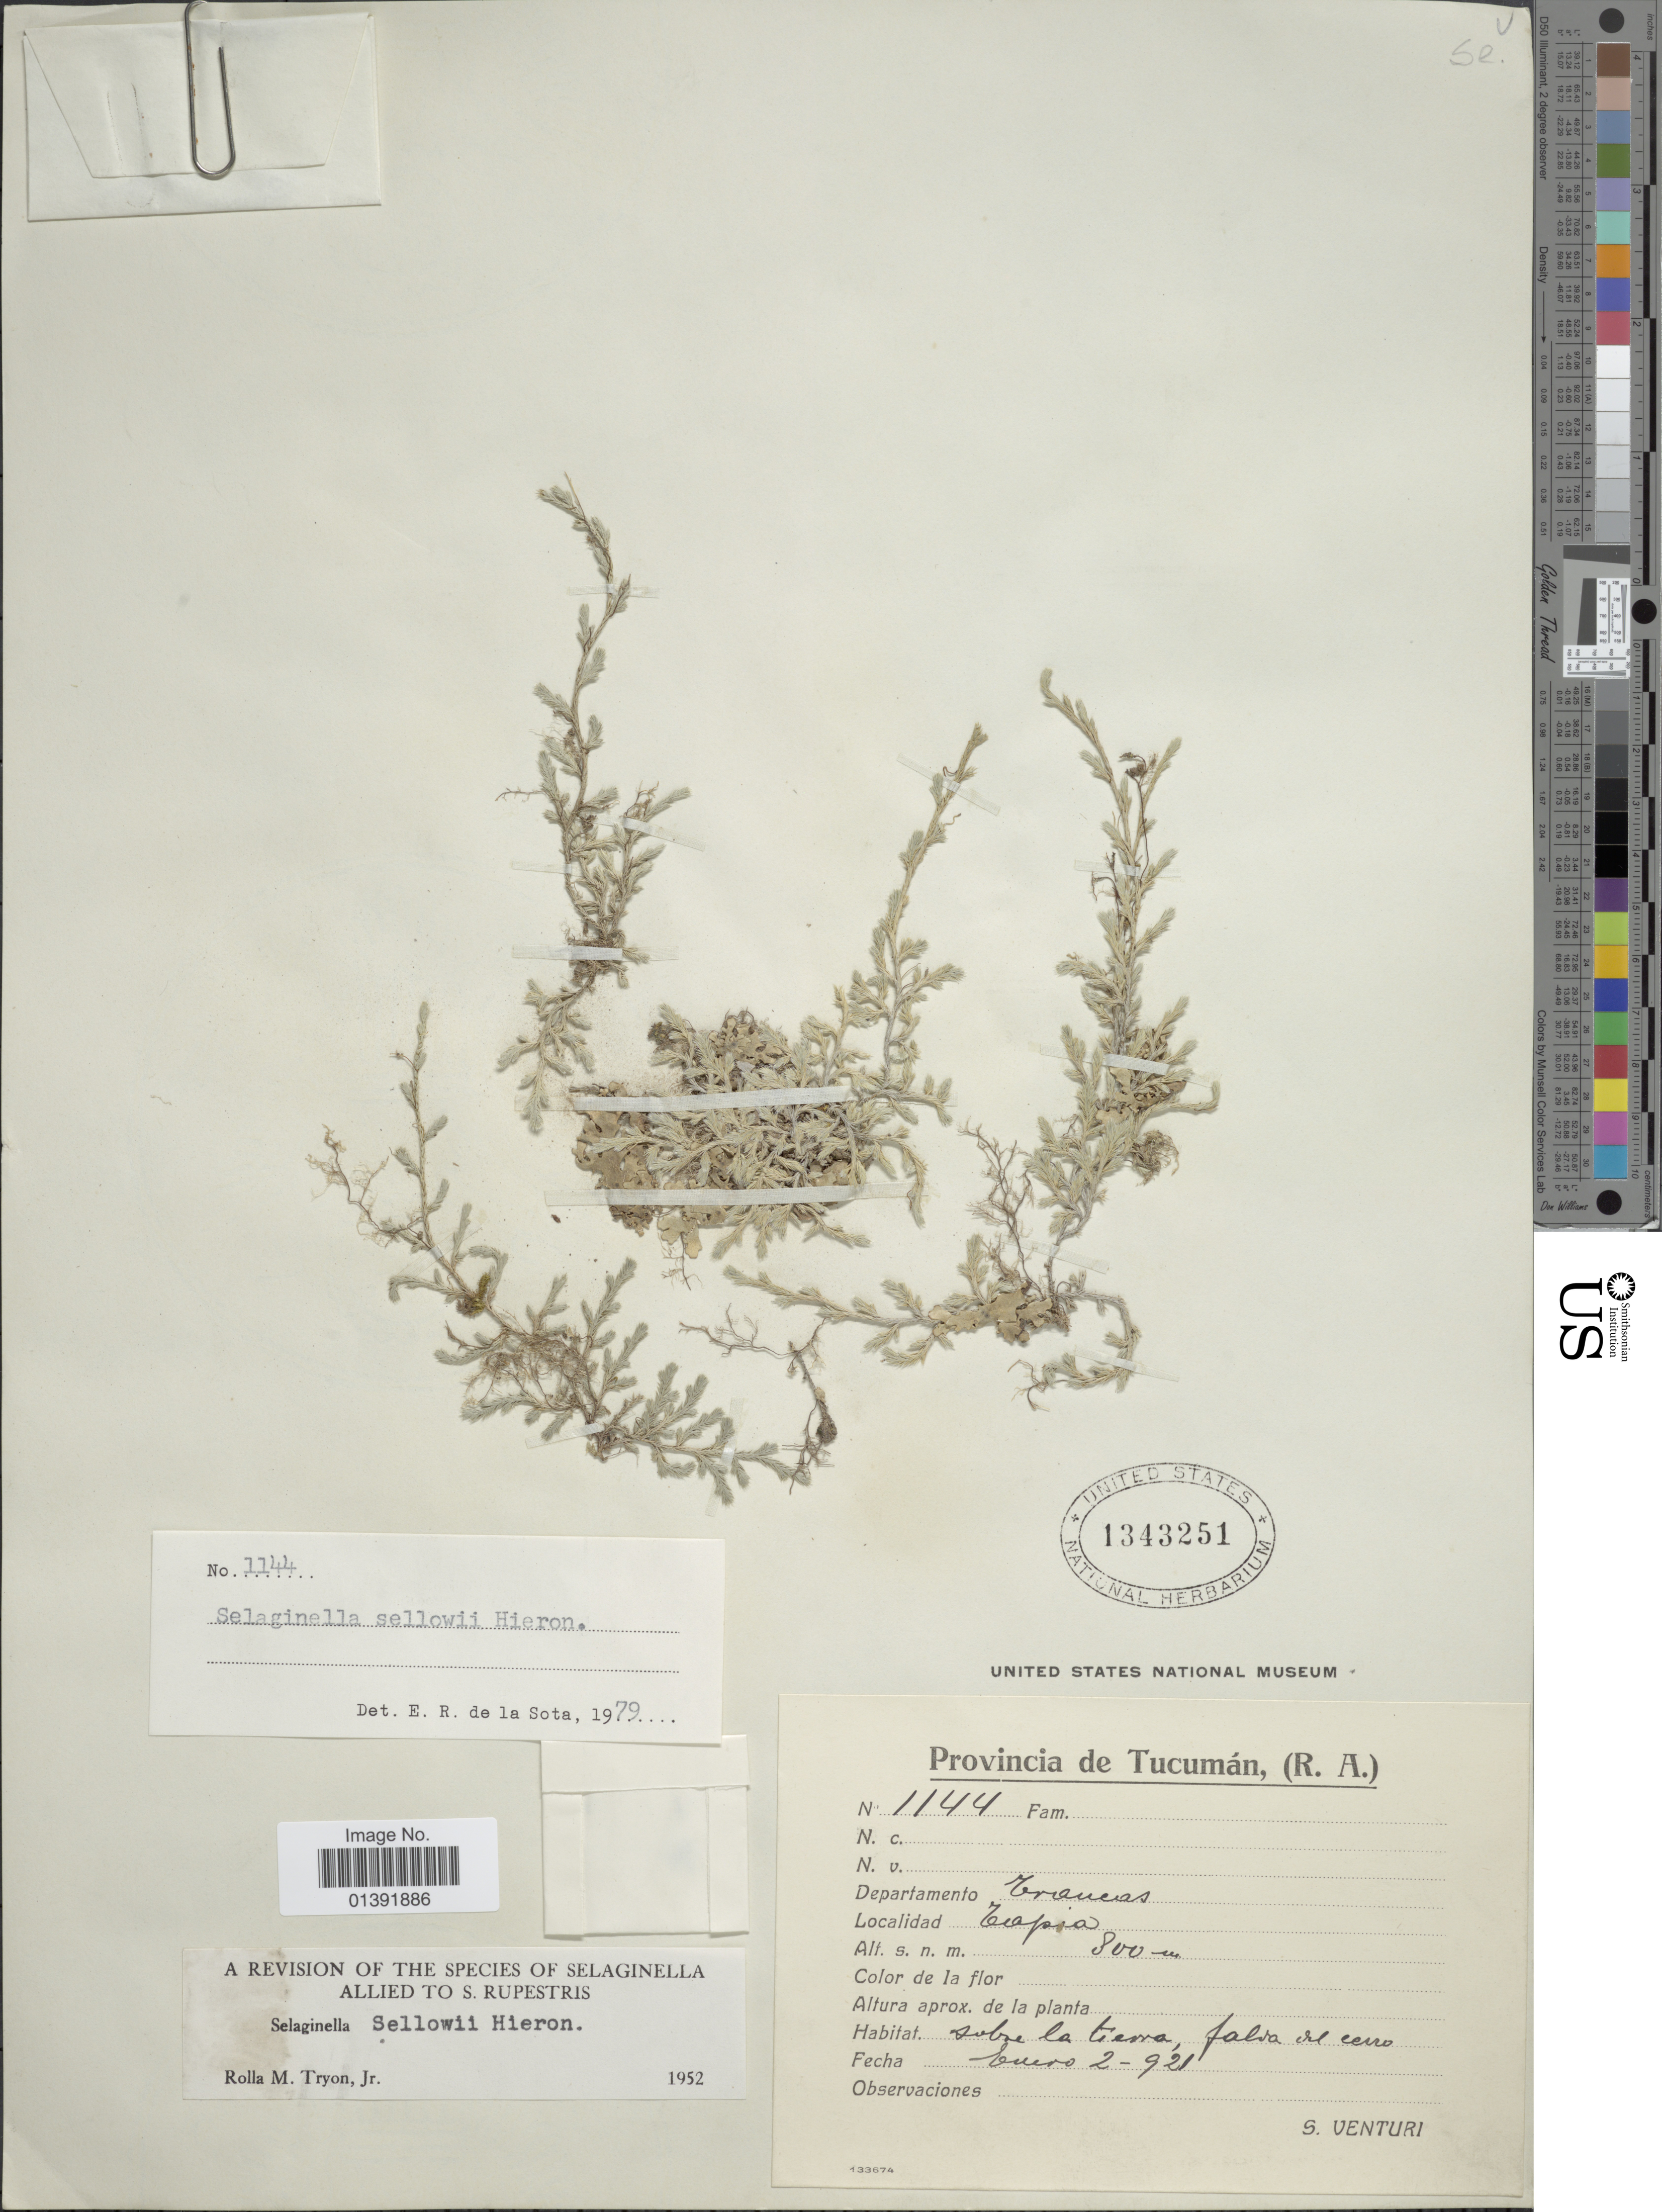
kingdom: Plantae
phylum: Tracheophyta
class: Lycopodiopsida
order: Selaginellales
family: Selaginellaceae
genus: Selaginella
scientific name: Selaginella sellowii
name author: Hieron.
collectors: S. Venturi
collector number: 1144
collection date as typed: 921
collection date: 1921-01-02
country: Argentina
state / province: Tucuman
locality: Departamento Trancas, Tapia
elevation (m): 800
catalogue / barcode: US 1343251